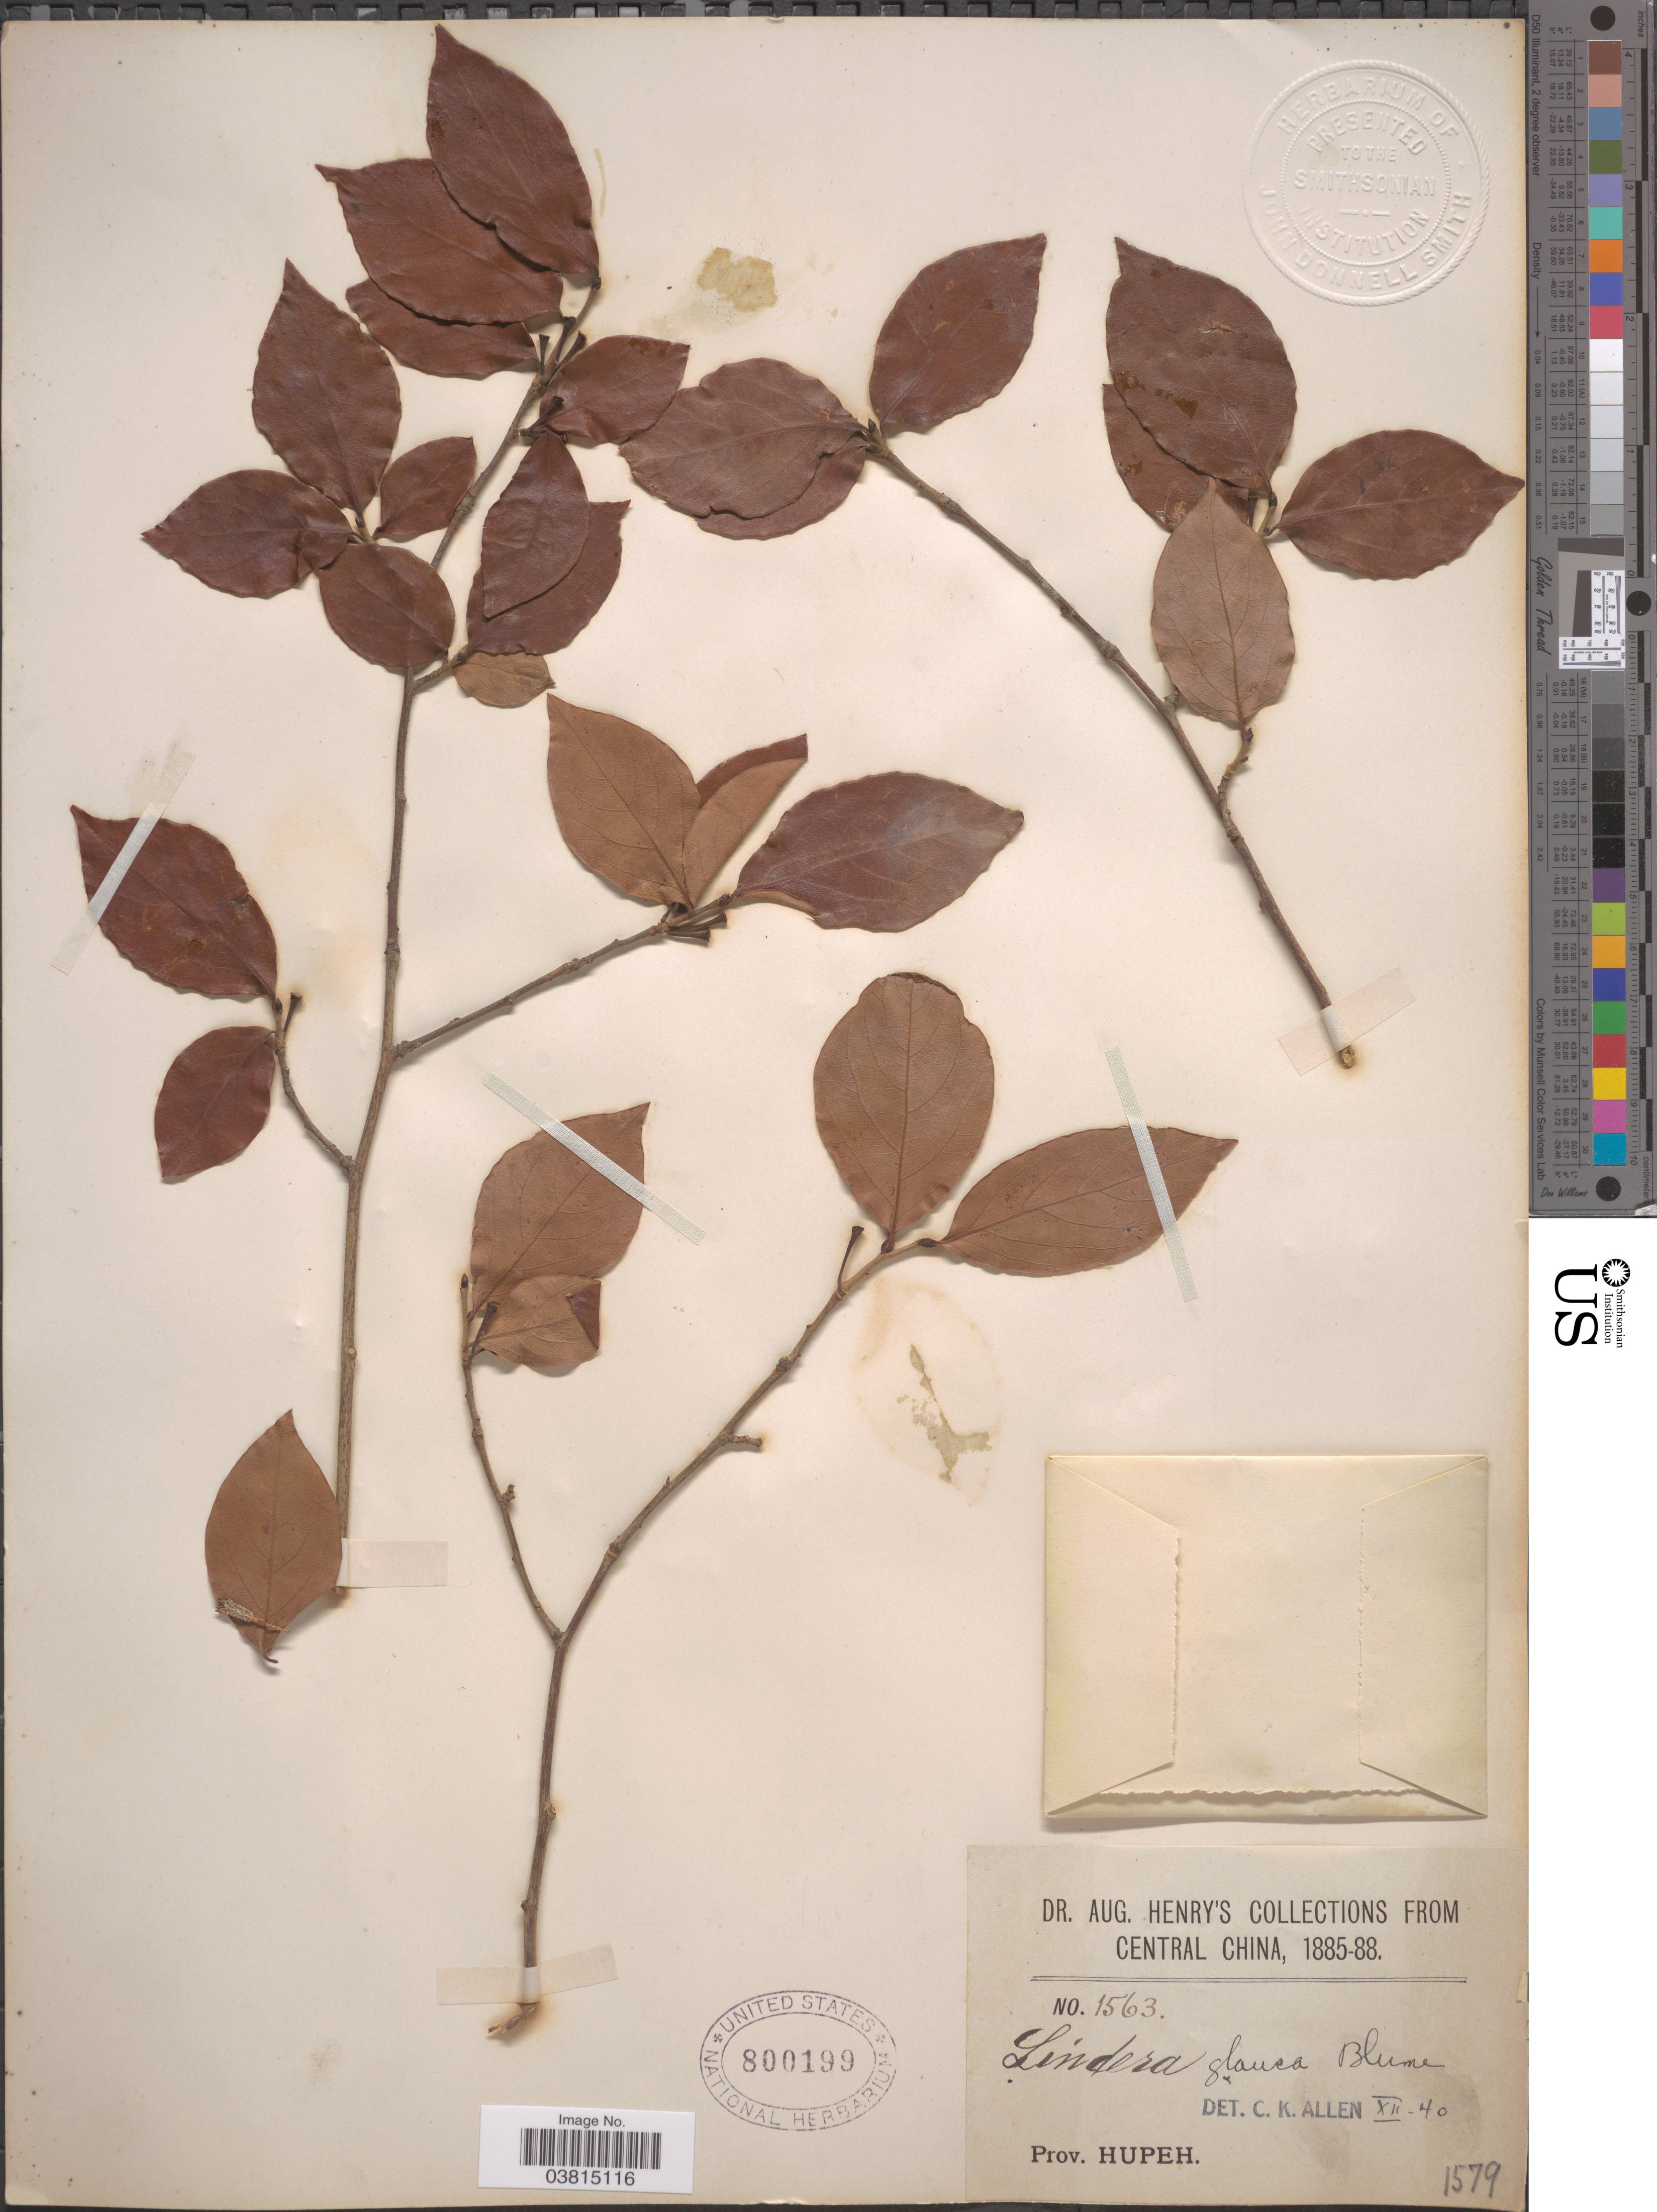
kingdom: Plantae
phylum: Tracheophyta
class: Magnoliopsida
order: Laurales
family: Lauraceae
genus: Lindera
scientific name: Lindera glauca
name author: (Siebold & Zucc.) Blume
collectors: A. Henry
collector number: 1563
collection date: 1885/1888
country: China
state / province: Hubei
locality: Prov. Hupeh.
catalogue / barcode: US 800199